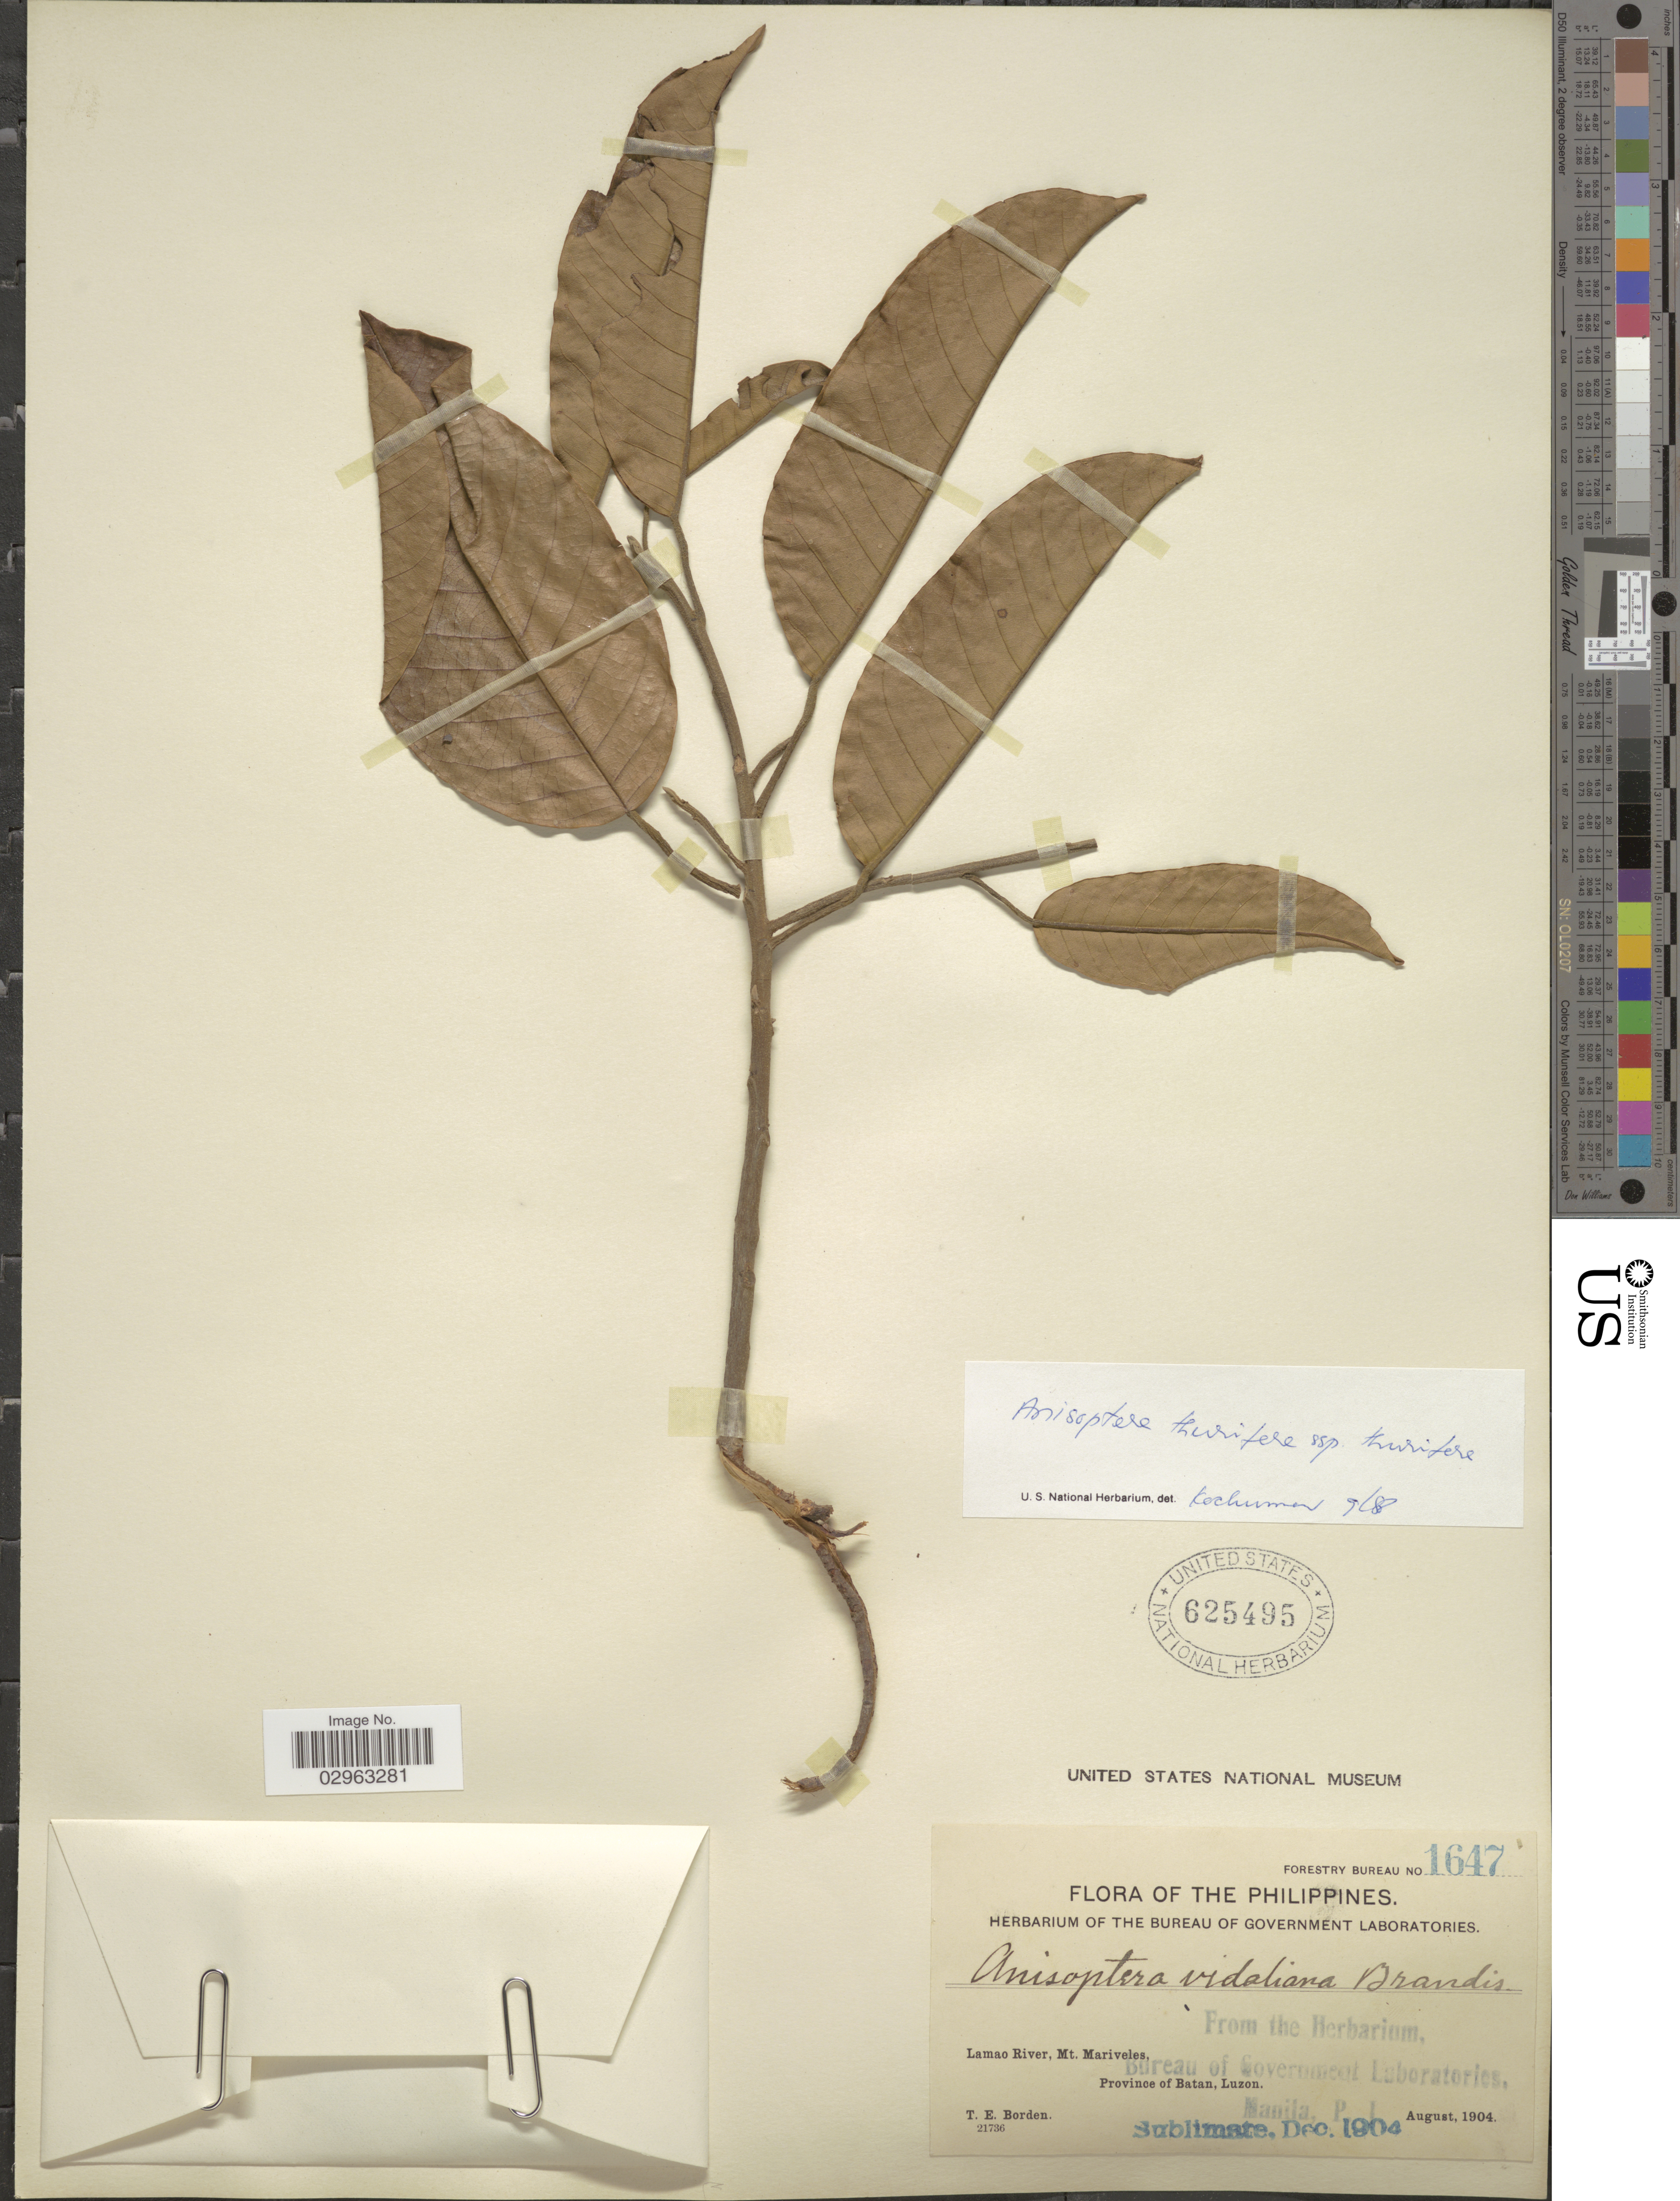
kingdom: Plantae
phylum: Tracheophyta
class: Magnoliopsida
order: Malvales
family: Dipterocarpaceae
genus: Anisoptera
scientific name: Anisoptera thurifera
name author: (Blanco) Blume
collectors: T. E. Borden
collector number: Forestry Bureau 1647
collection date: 1904-08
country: Philippines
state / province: Cagayan Valley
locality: Lamao River, Mt. Mariveles, Province of Batan, Luzon.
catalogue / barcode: US 625495